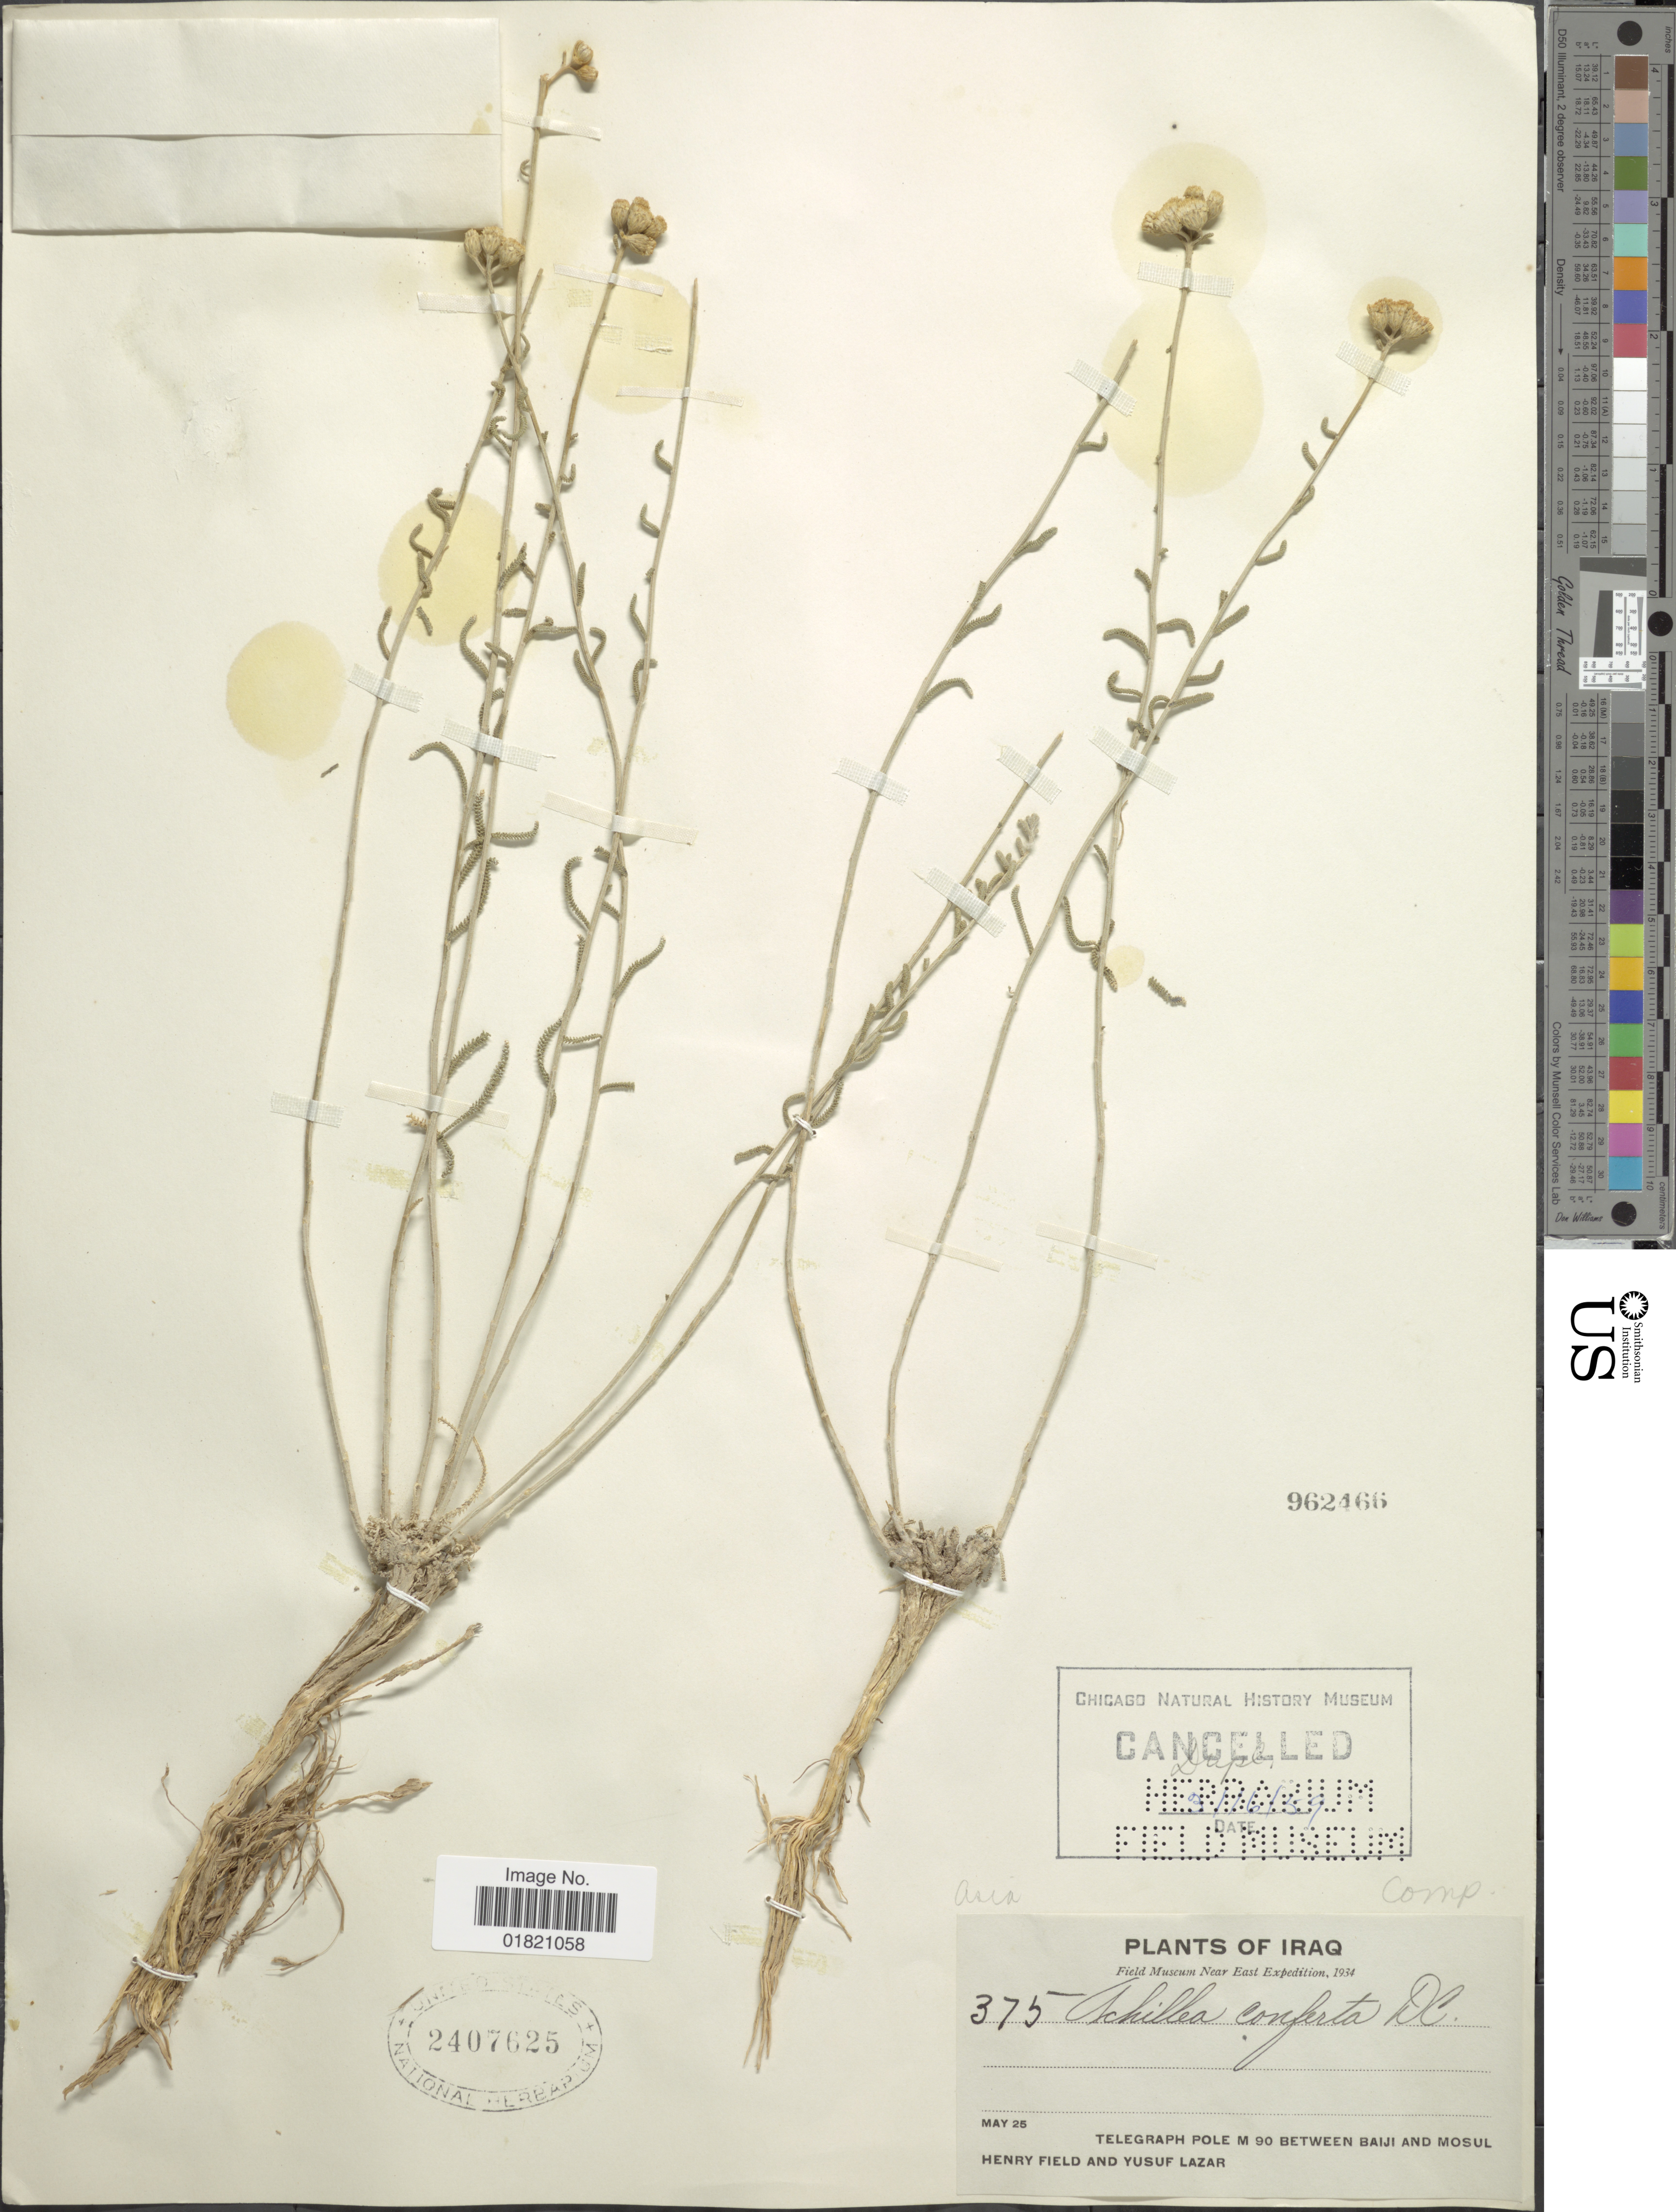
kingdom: Plantae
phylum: Tracheophyta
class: Magnoliopsida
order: Asterales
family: Asteraceae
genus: Achillea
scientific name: Achillea conferta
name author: DC.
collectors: H. Field & Y. Lazar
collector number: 375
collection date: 1934-05-25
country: Iraq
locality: Telegraph Pole M 90 between Baiji and Mosul. Near East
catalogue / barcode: US 2407625